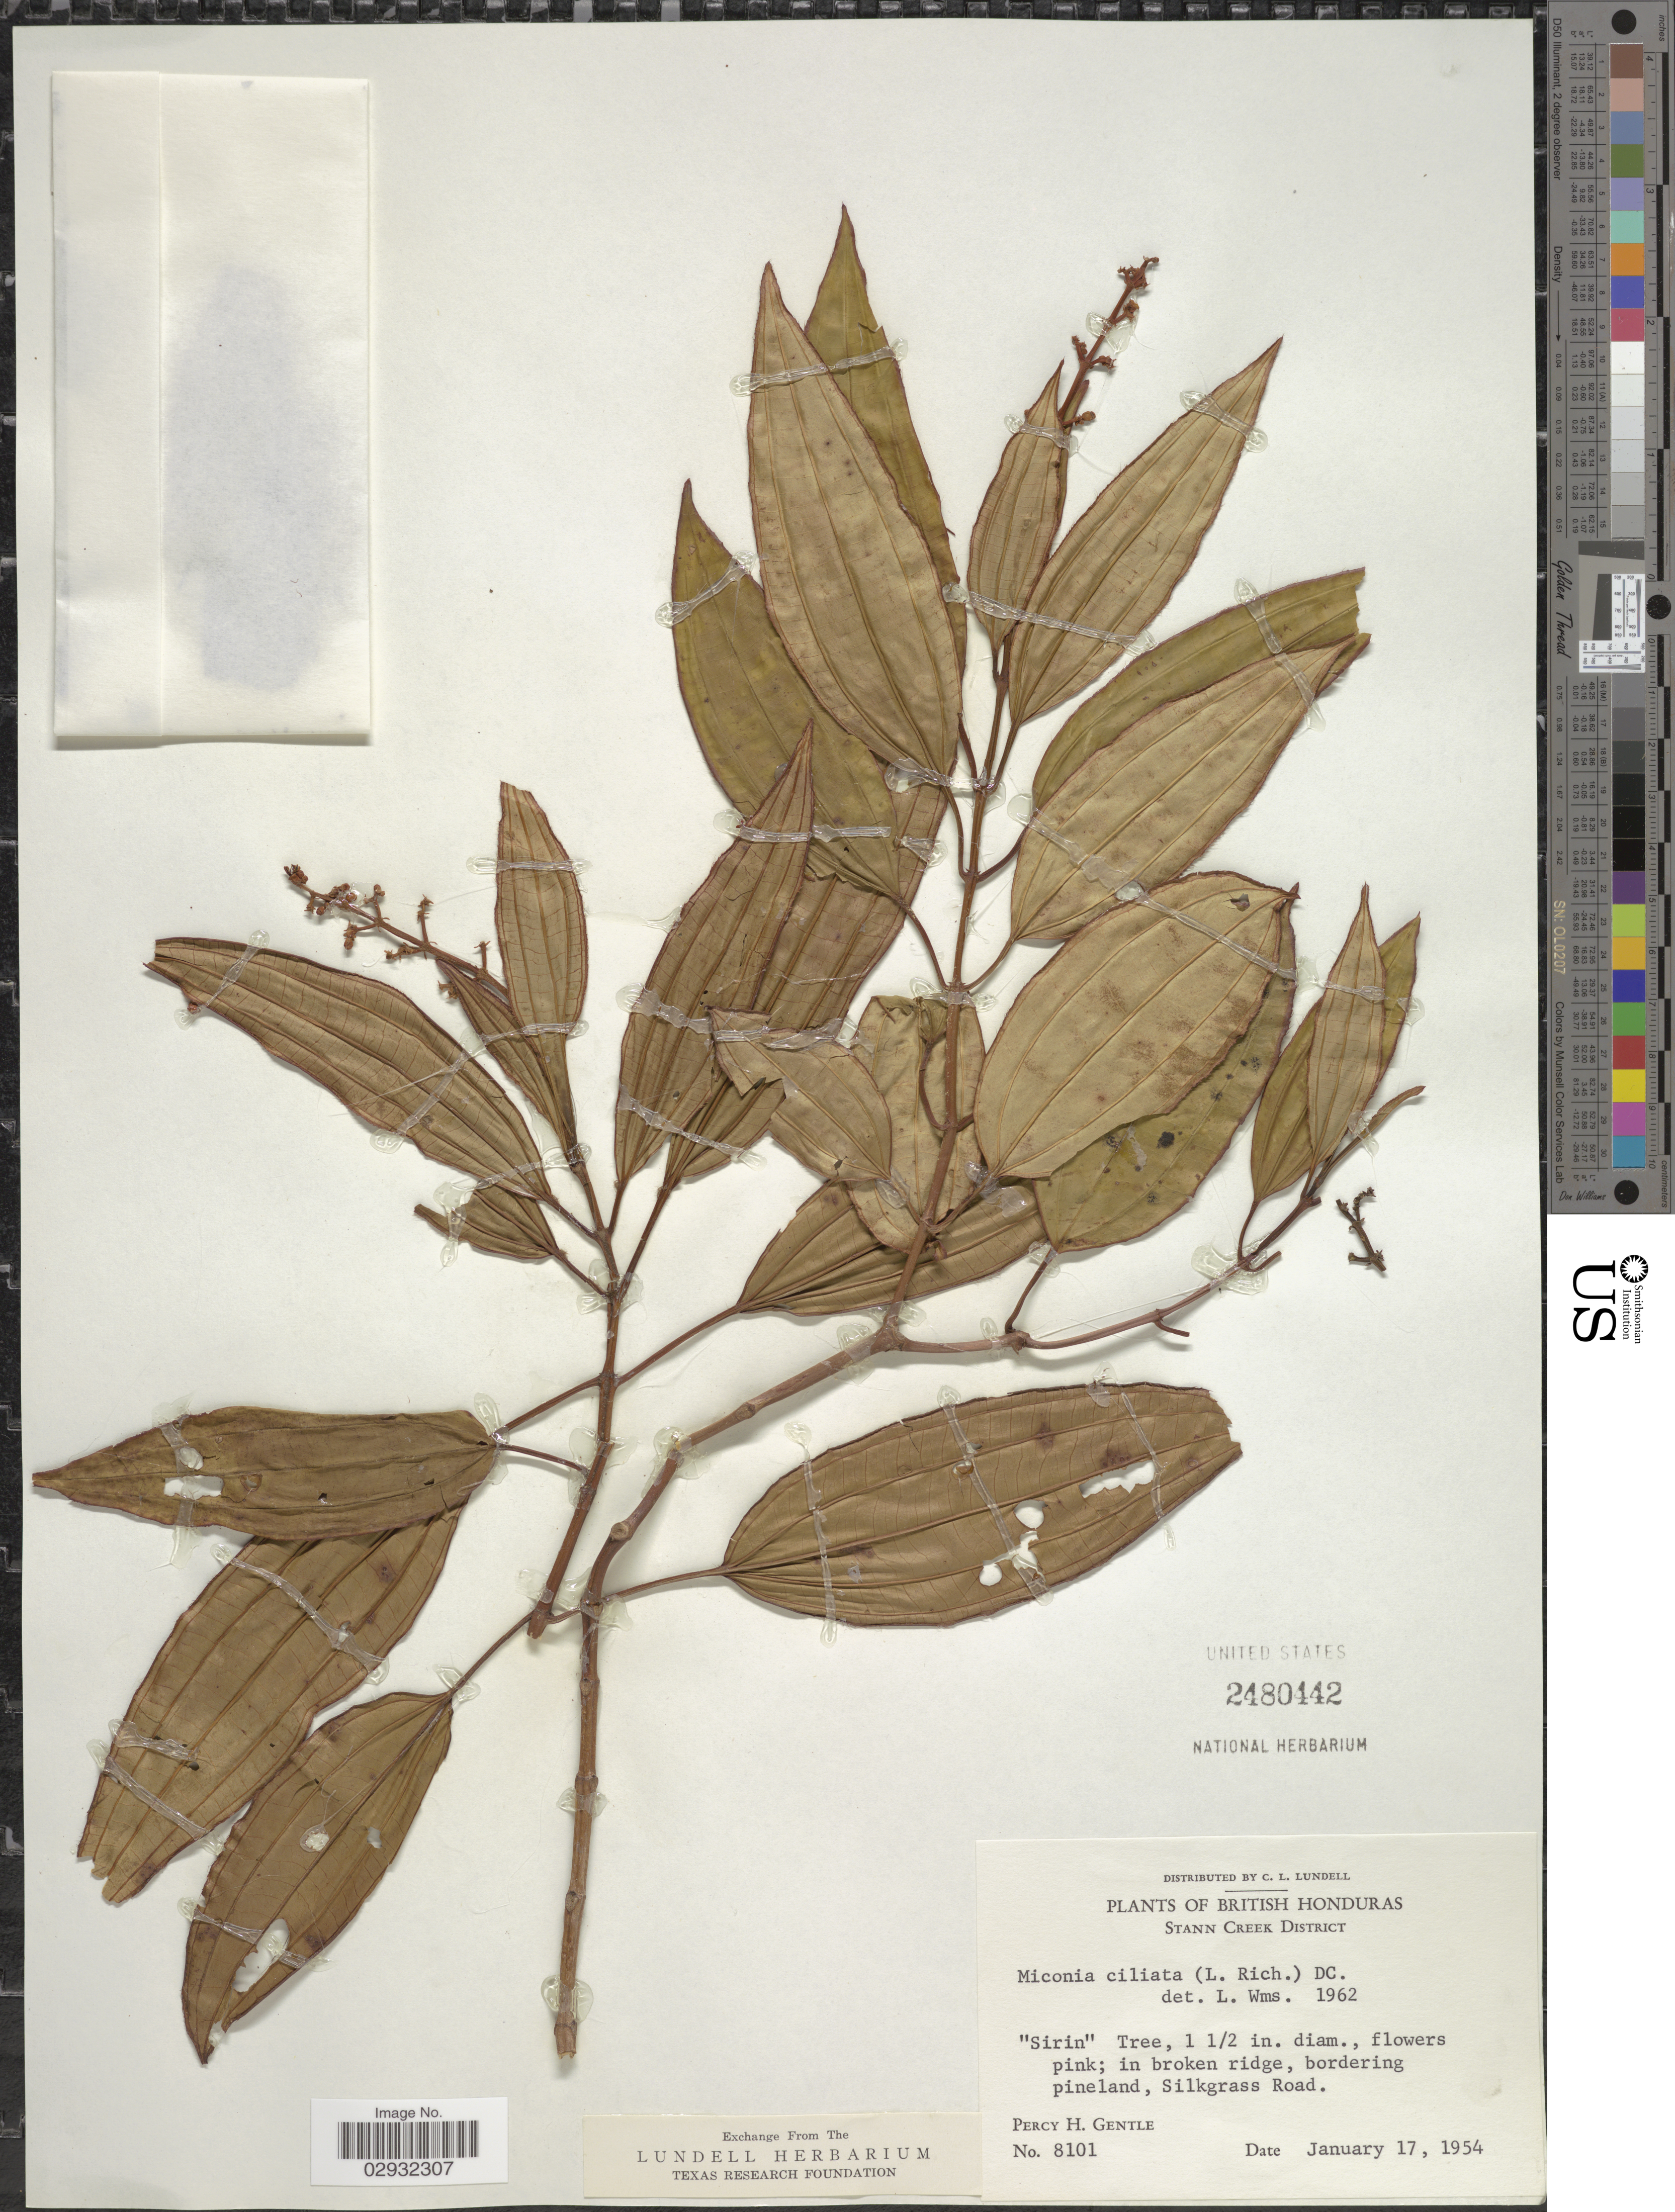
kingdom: Plantae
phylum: Tracheophyta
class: Magnoliopsida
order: Myrtales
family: Melastomataceae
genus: Miconia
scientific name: Miconia ciliata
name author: (Rich.) DC.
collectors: P. H. Gentle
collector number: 8101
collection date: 1954-01-17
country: Belize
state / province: Stann Creek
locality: British Honduras. Stann Creek District. Bordering pineland, Silkgrass Road.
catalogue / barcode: US 2480442